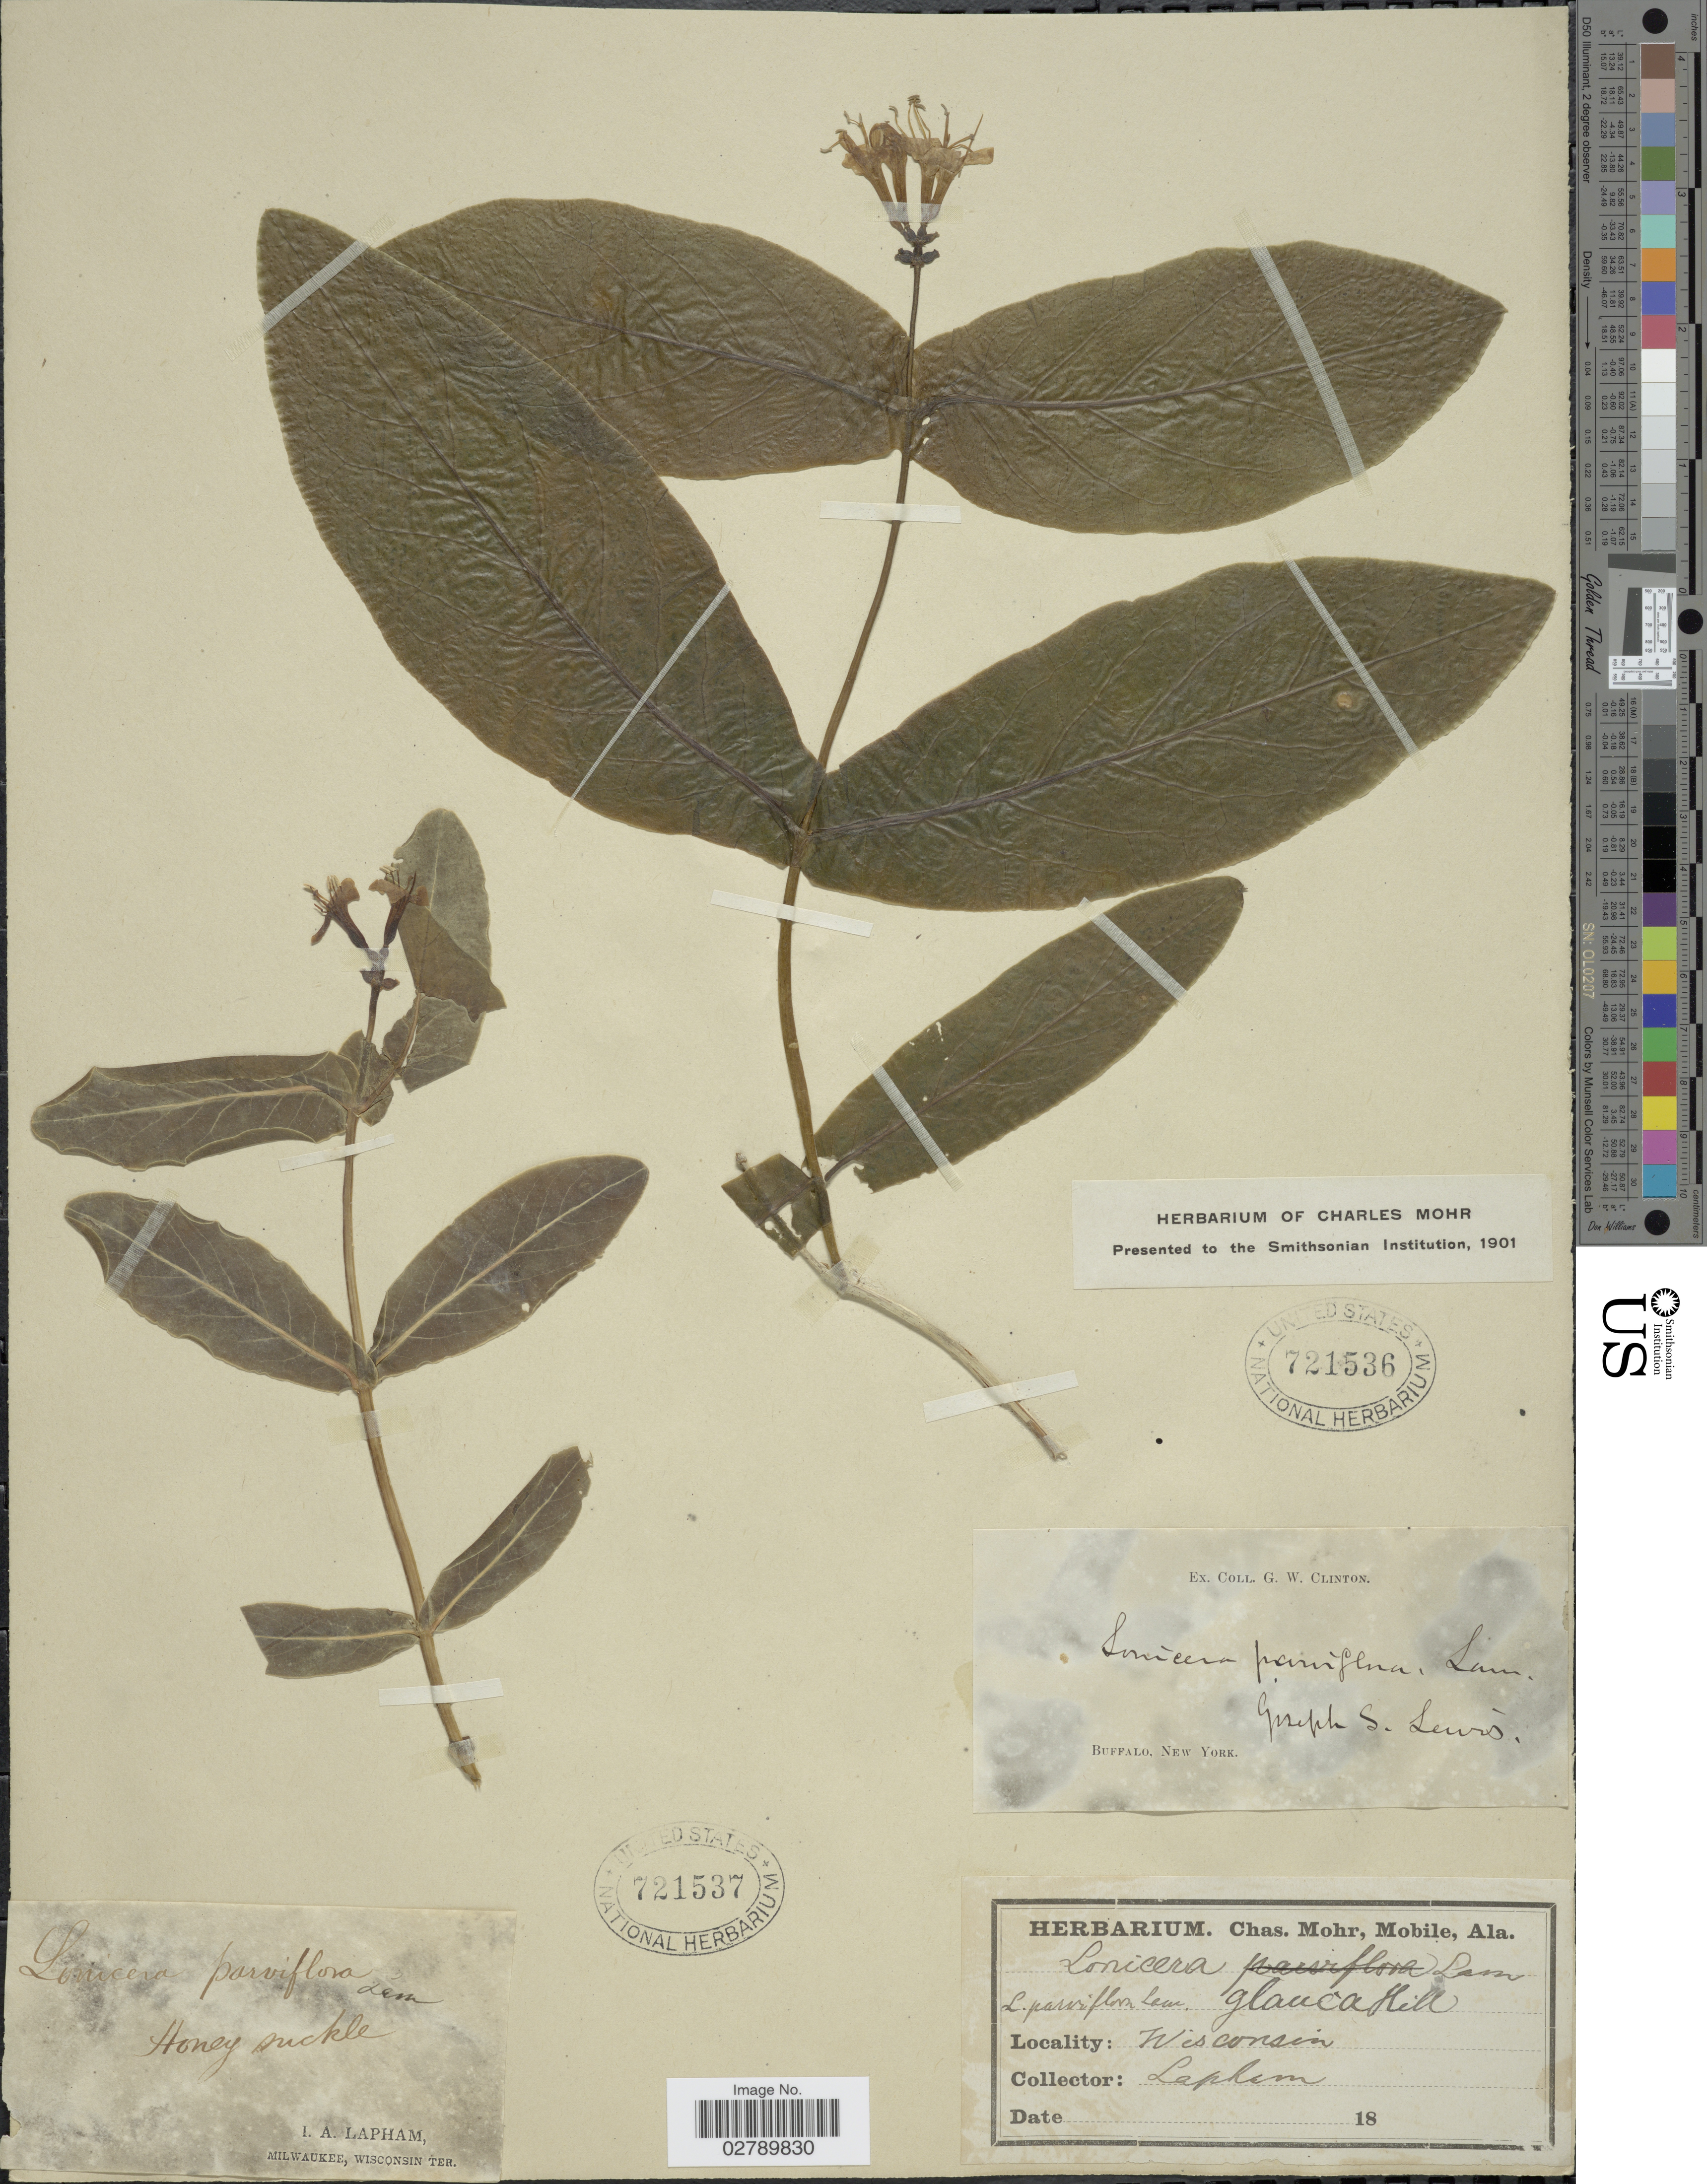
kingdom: Plantae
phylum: Tracheophyta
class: Magnoliopsida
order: Dipsacales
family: Caprifoliaceae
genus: Lonicera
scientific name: Lonicera parviflora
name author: Lam.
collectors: I. Lapham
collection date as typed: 18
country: United States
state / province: Wisconsin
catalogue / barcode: US 721537